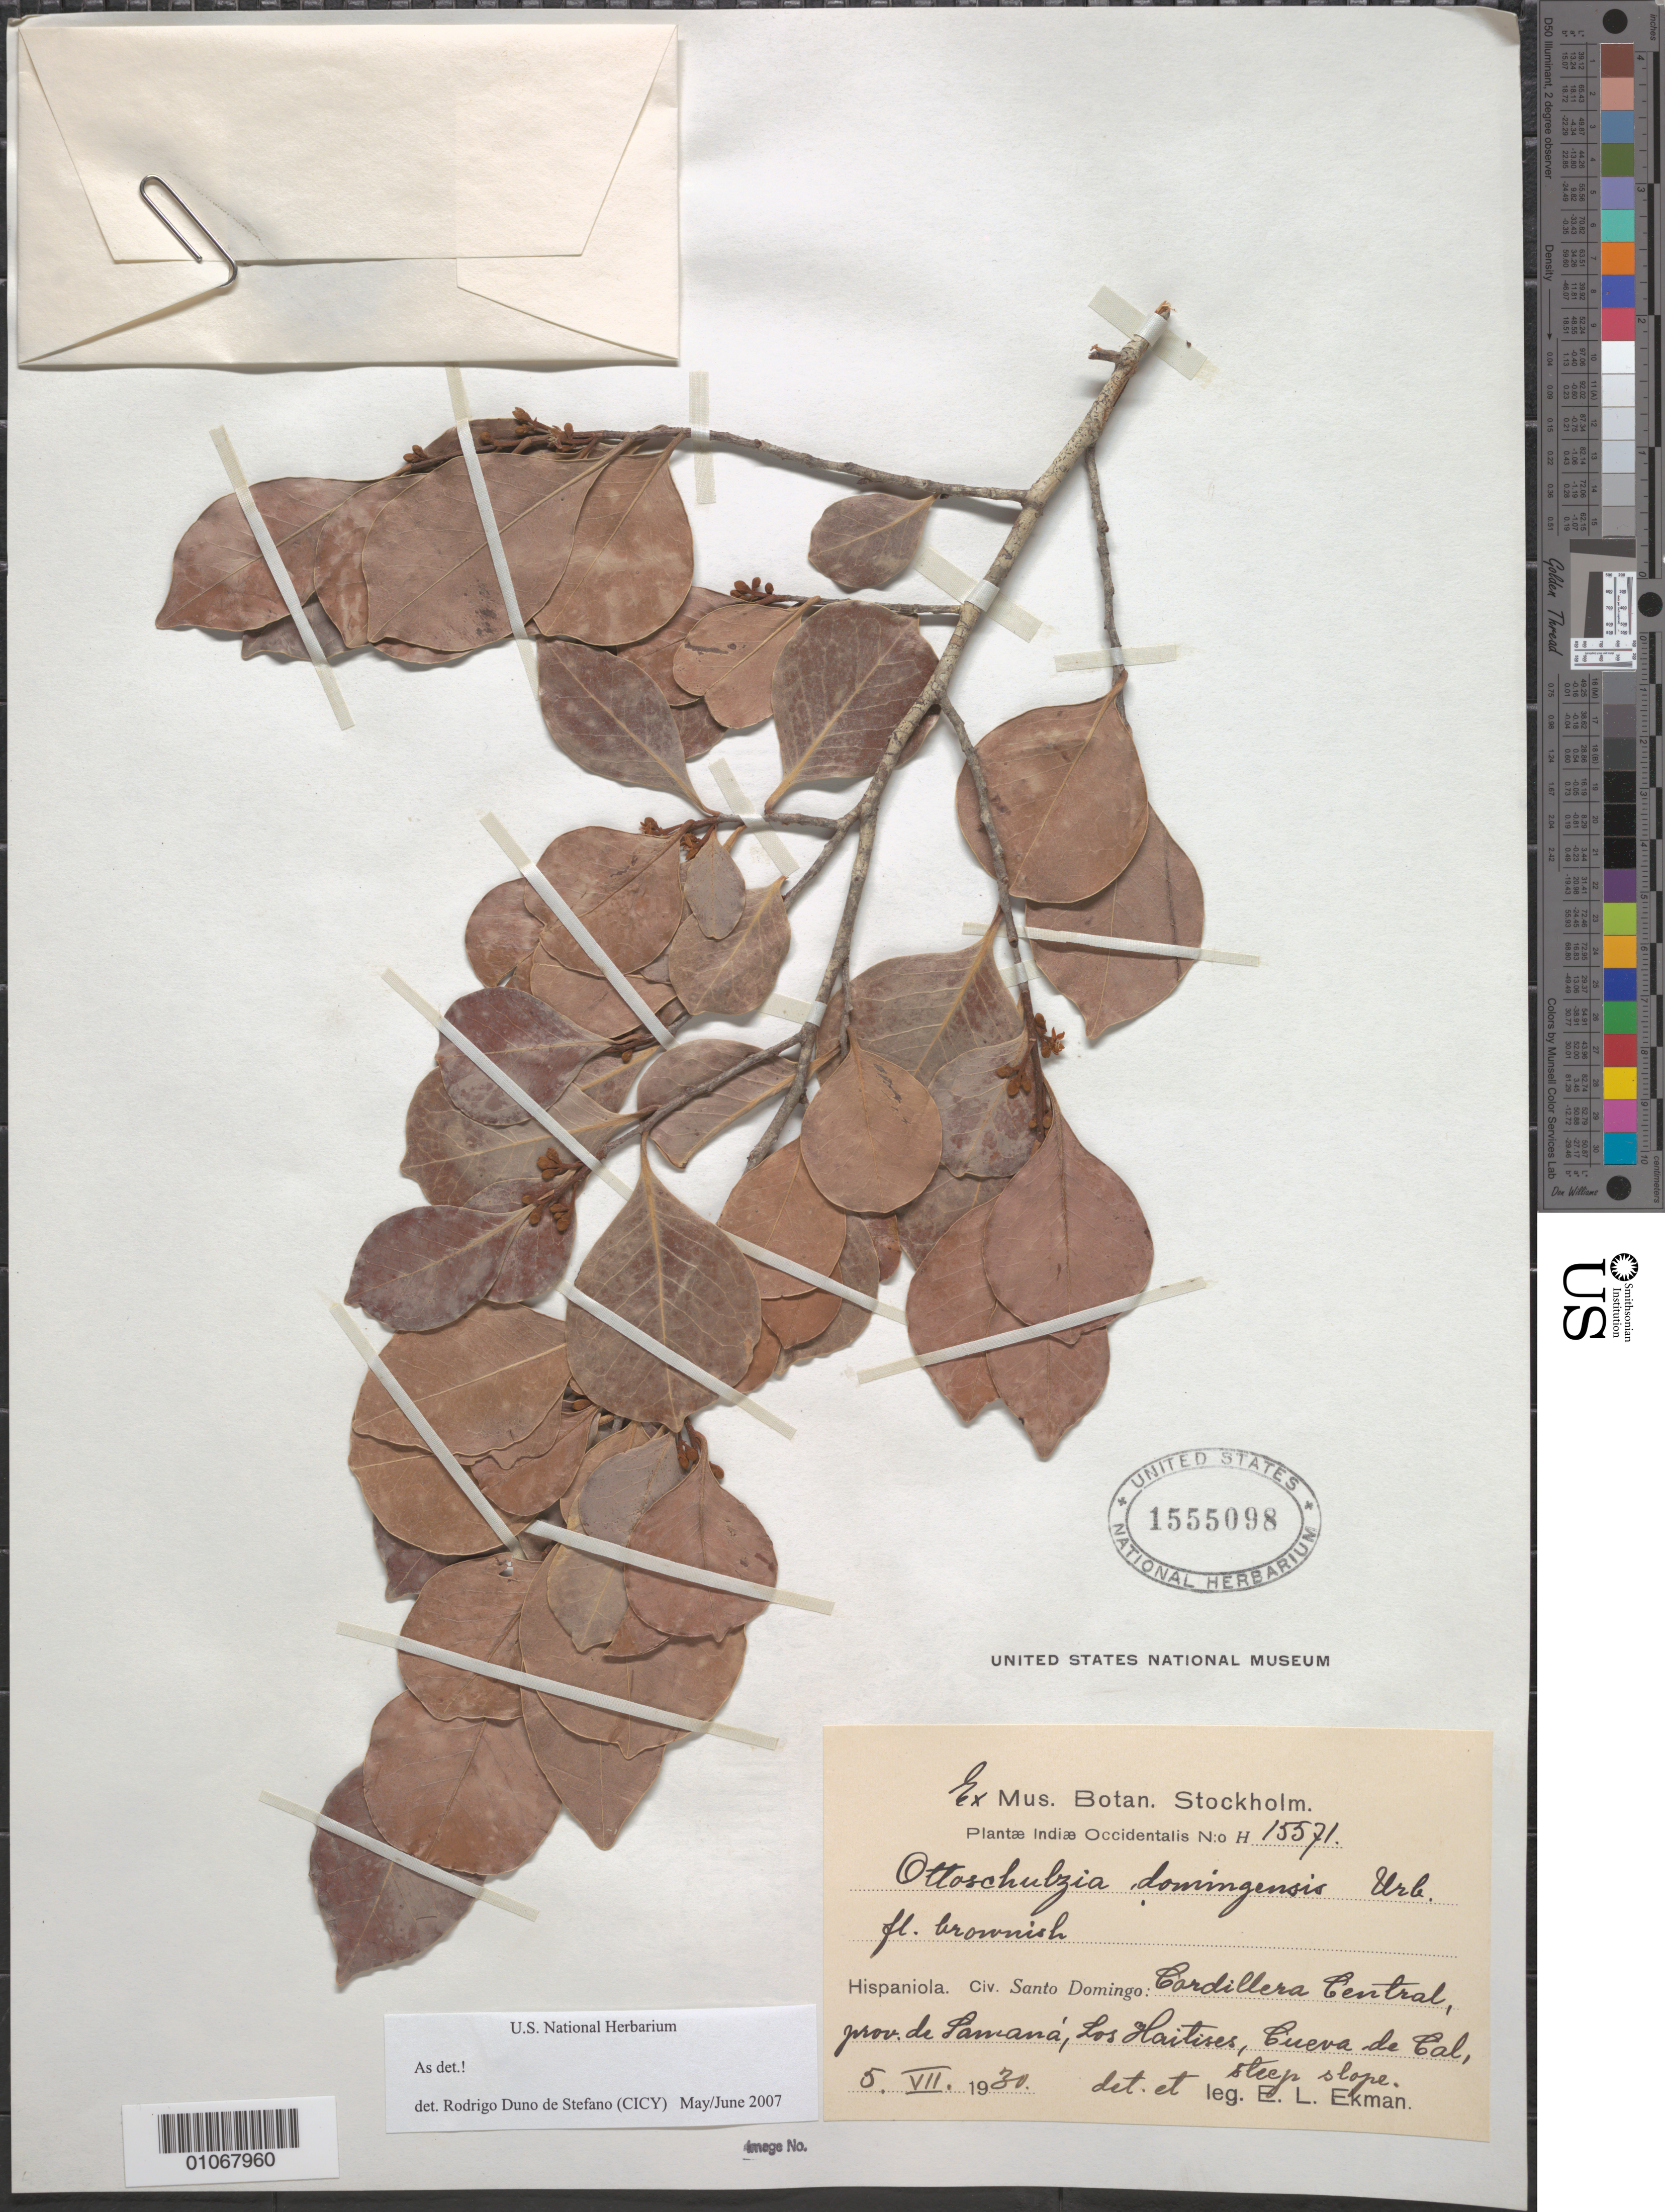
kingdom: Plantae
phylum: Tracheophyta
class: Magnoliopsida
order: Metteniusales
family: Metteniusaceae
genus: Ottoschulzia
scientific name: Ottoschulzia domingensis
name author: Urb.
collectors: E. L. Ekman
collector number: H 15571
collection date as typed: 05 Jul 1930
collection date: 1930-07-05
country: Dominican Republic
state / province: Santo Domingo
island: Hispaniola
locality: Cordillera central, Prov. de Samaca, Los Haitises, Cueva de Cal.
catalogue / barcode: US 1555098